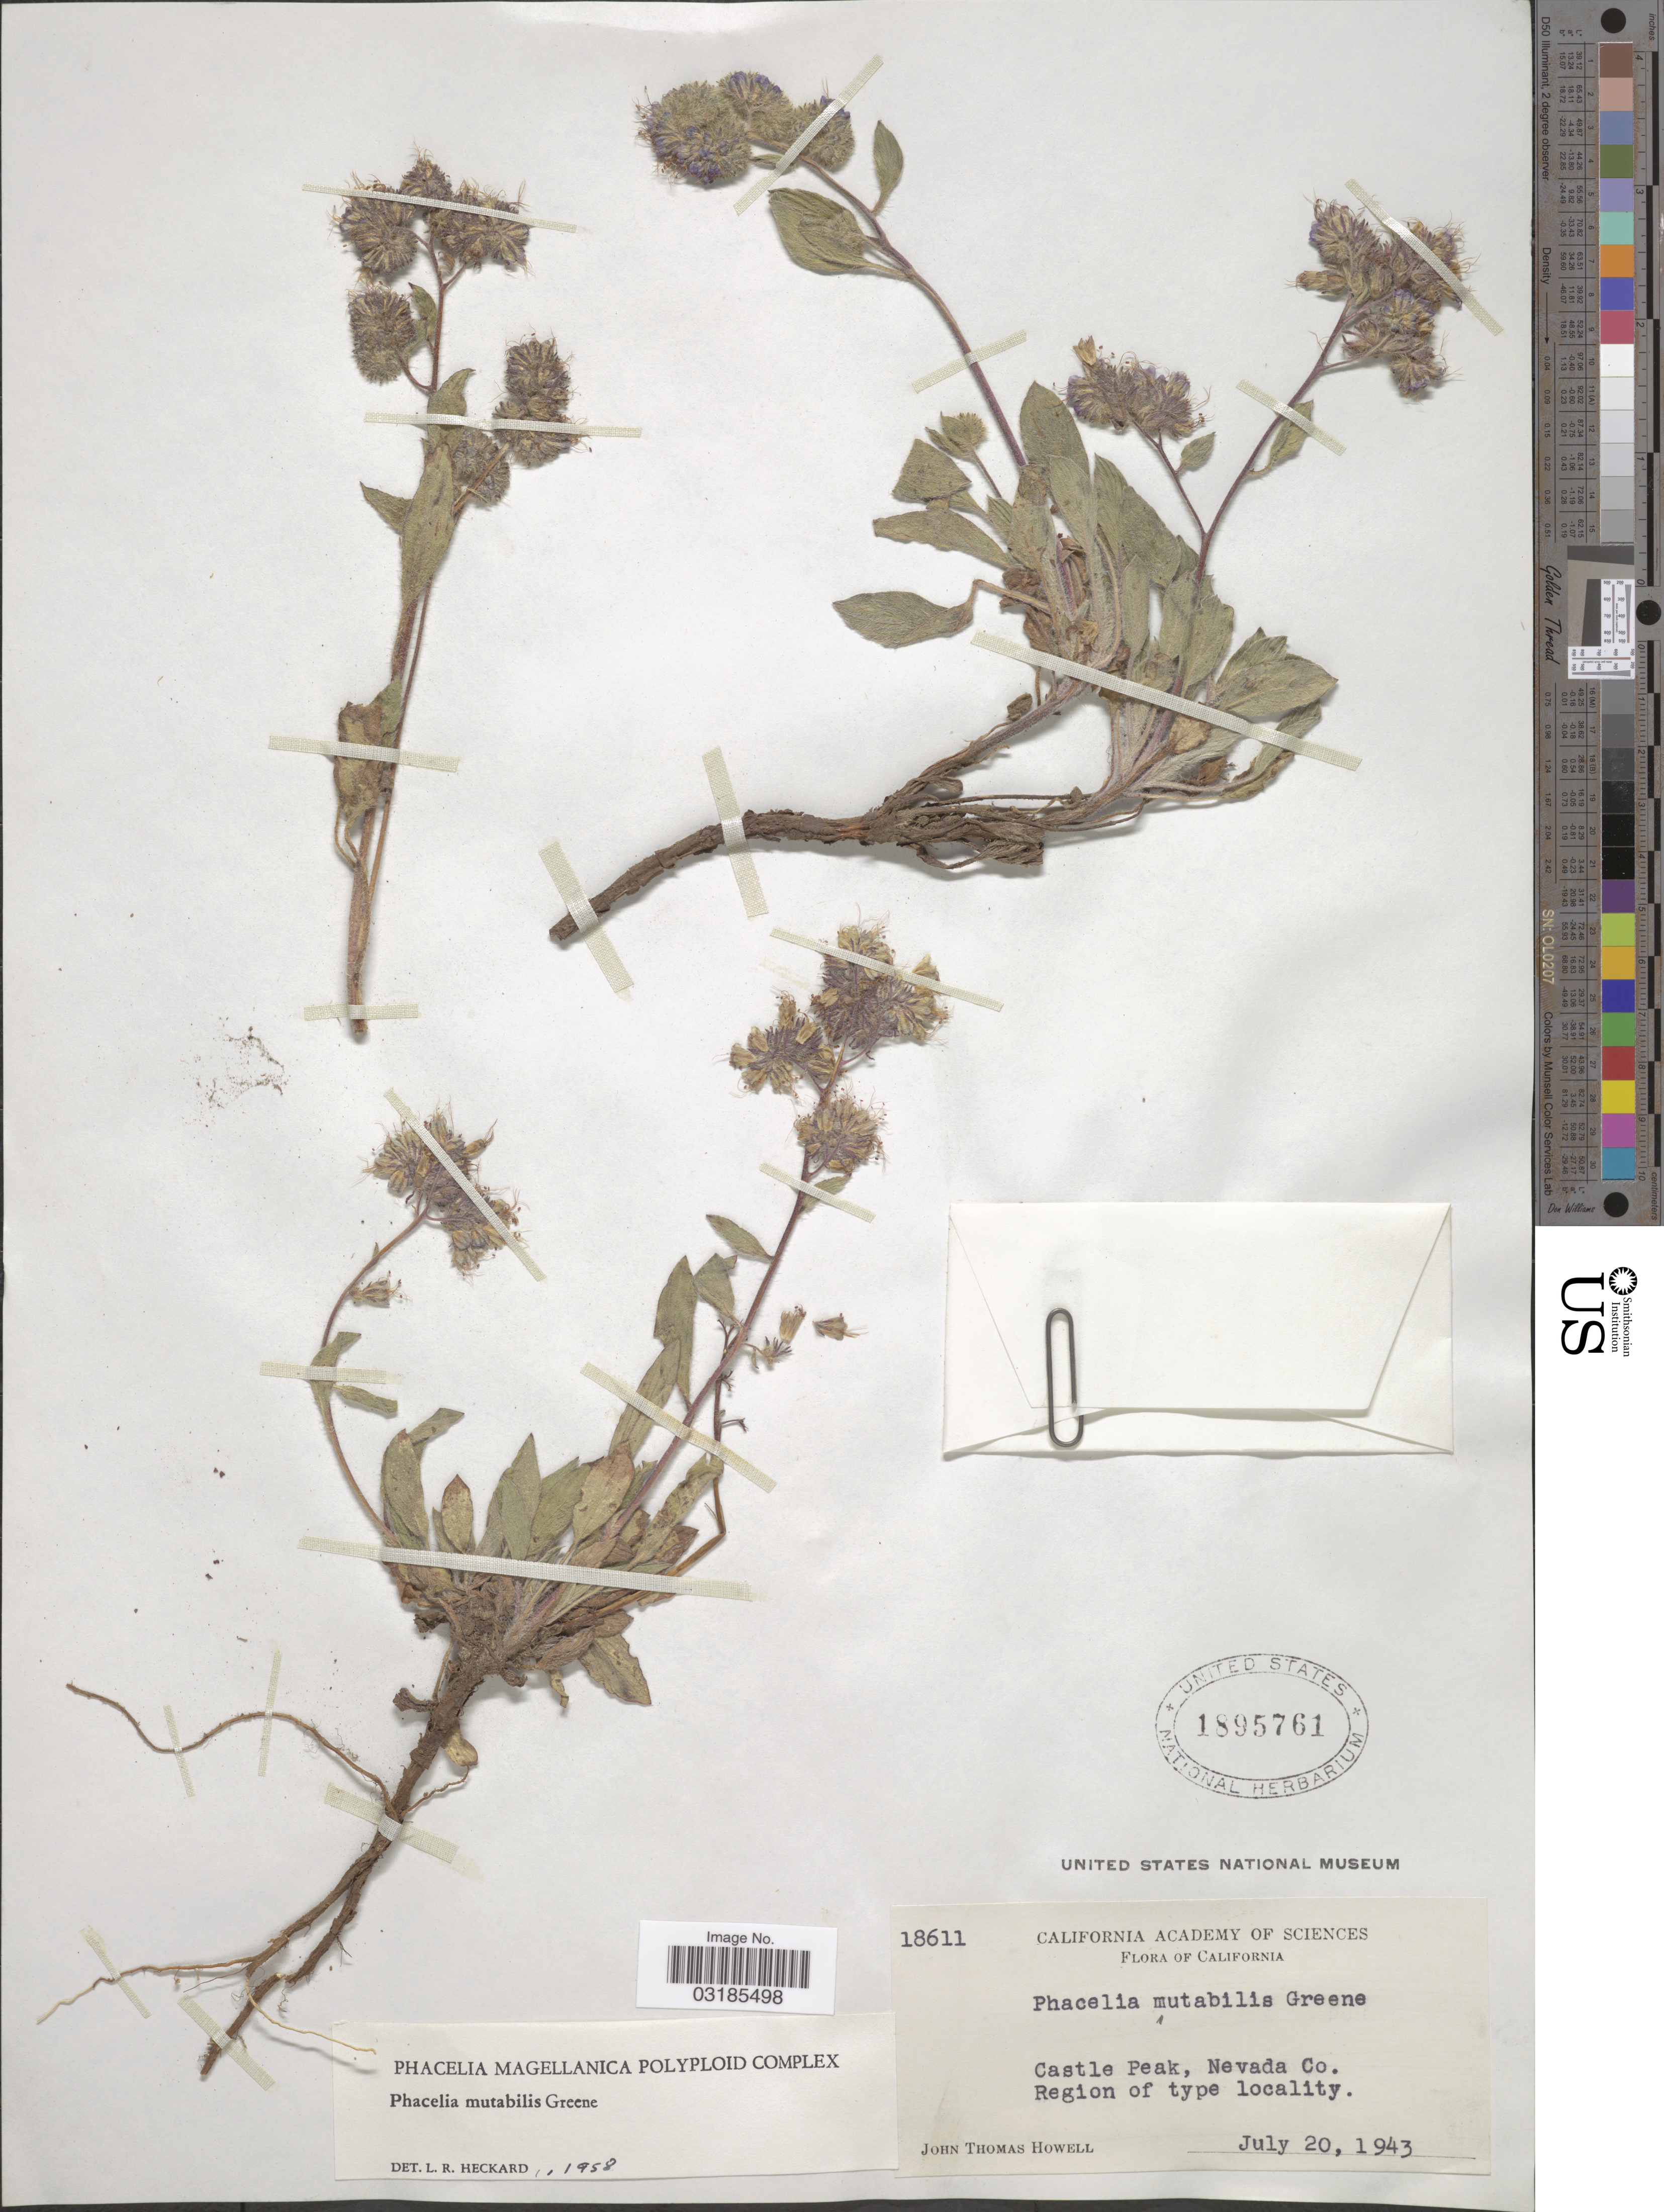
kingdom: Plantae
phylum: Tracheophyta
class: Magnoliopsida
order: Boraginales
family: Hydrophyllaceae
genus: Phacelia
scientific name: Phacelia mutabilis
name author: Greene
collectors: J. T. Howell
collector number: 18611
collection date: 1943-07-20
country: United States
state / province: California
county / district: Nevada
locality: Castle Peak, Nevada Co., Region of type locality.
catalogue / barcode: US 1895761